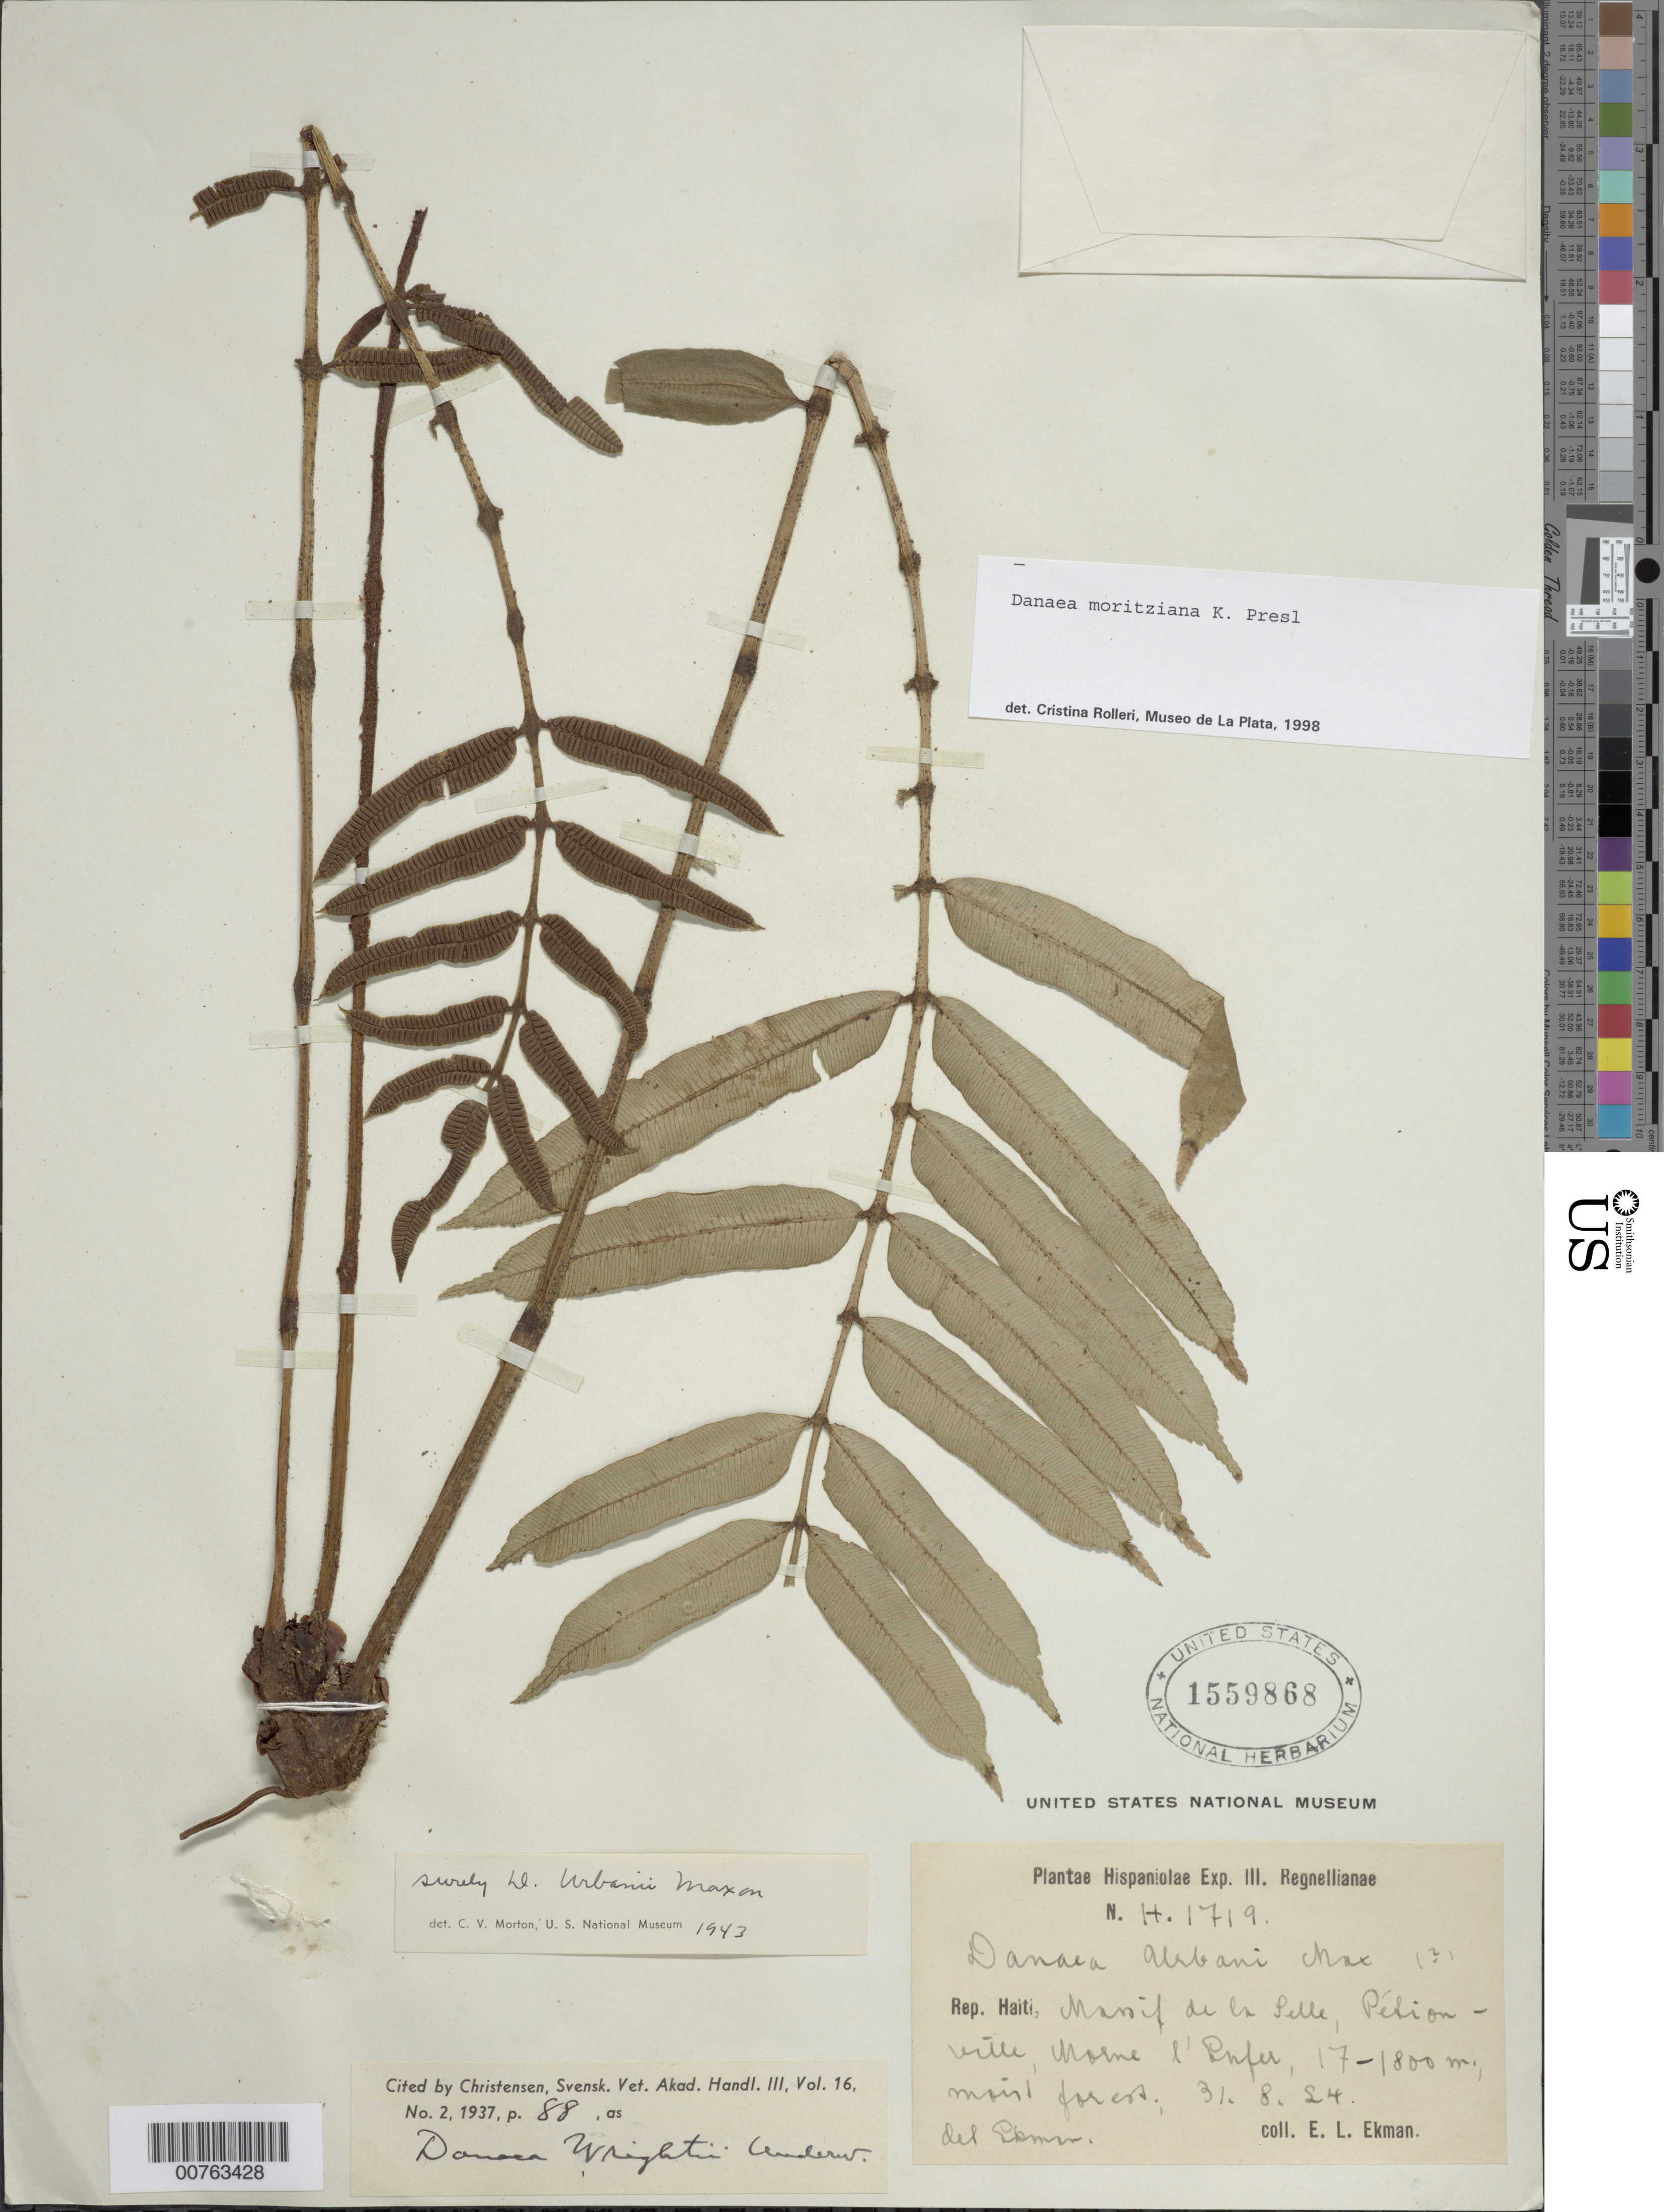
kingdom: Plantae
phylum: Tracheophyta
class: Polypodiopsida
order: Marattiales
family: Marattiaceae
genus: Danaea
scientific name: Danaea moritziana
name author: C. Presl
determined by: Rolleri, Cristina H.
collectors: E. L. Ekman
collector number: H 1719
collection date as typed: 31 Aug 1924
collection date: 1924-08-31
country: Haiti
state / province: Ouest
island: Hispaniola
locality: Massif de la Selle, Pedionville, Morne d'Enfer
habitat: Moist forests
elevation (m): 1700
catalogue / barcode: US 1559868